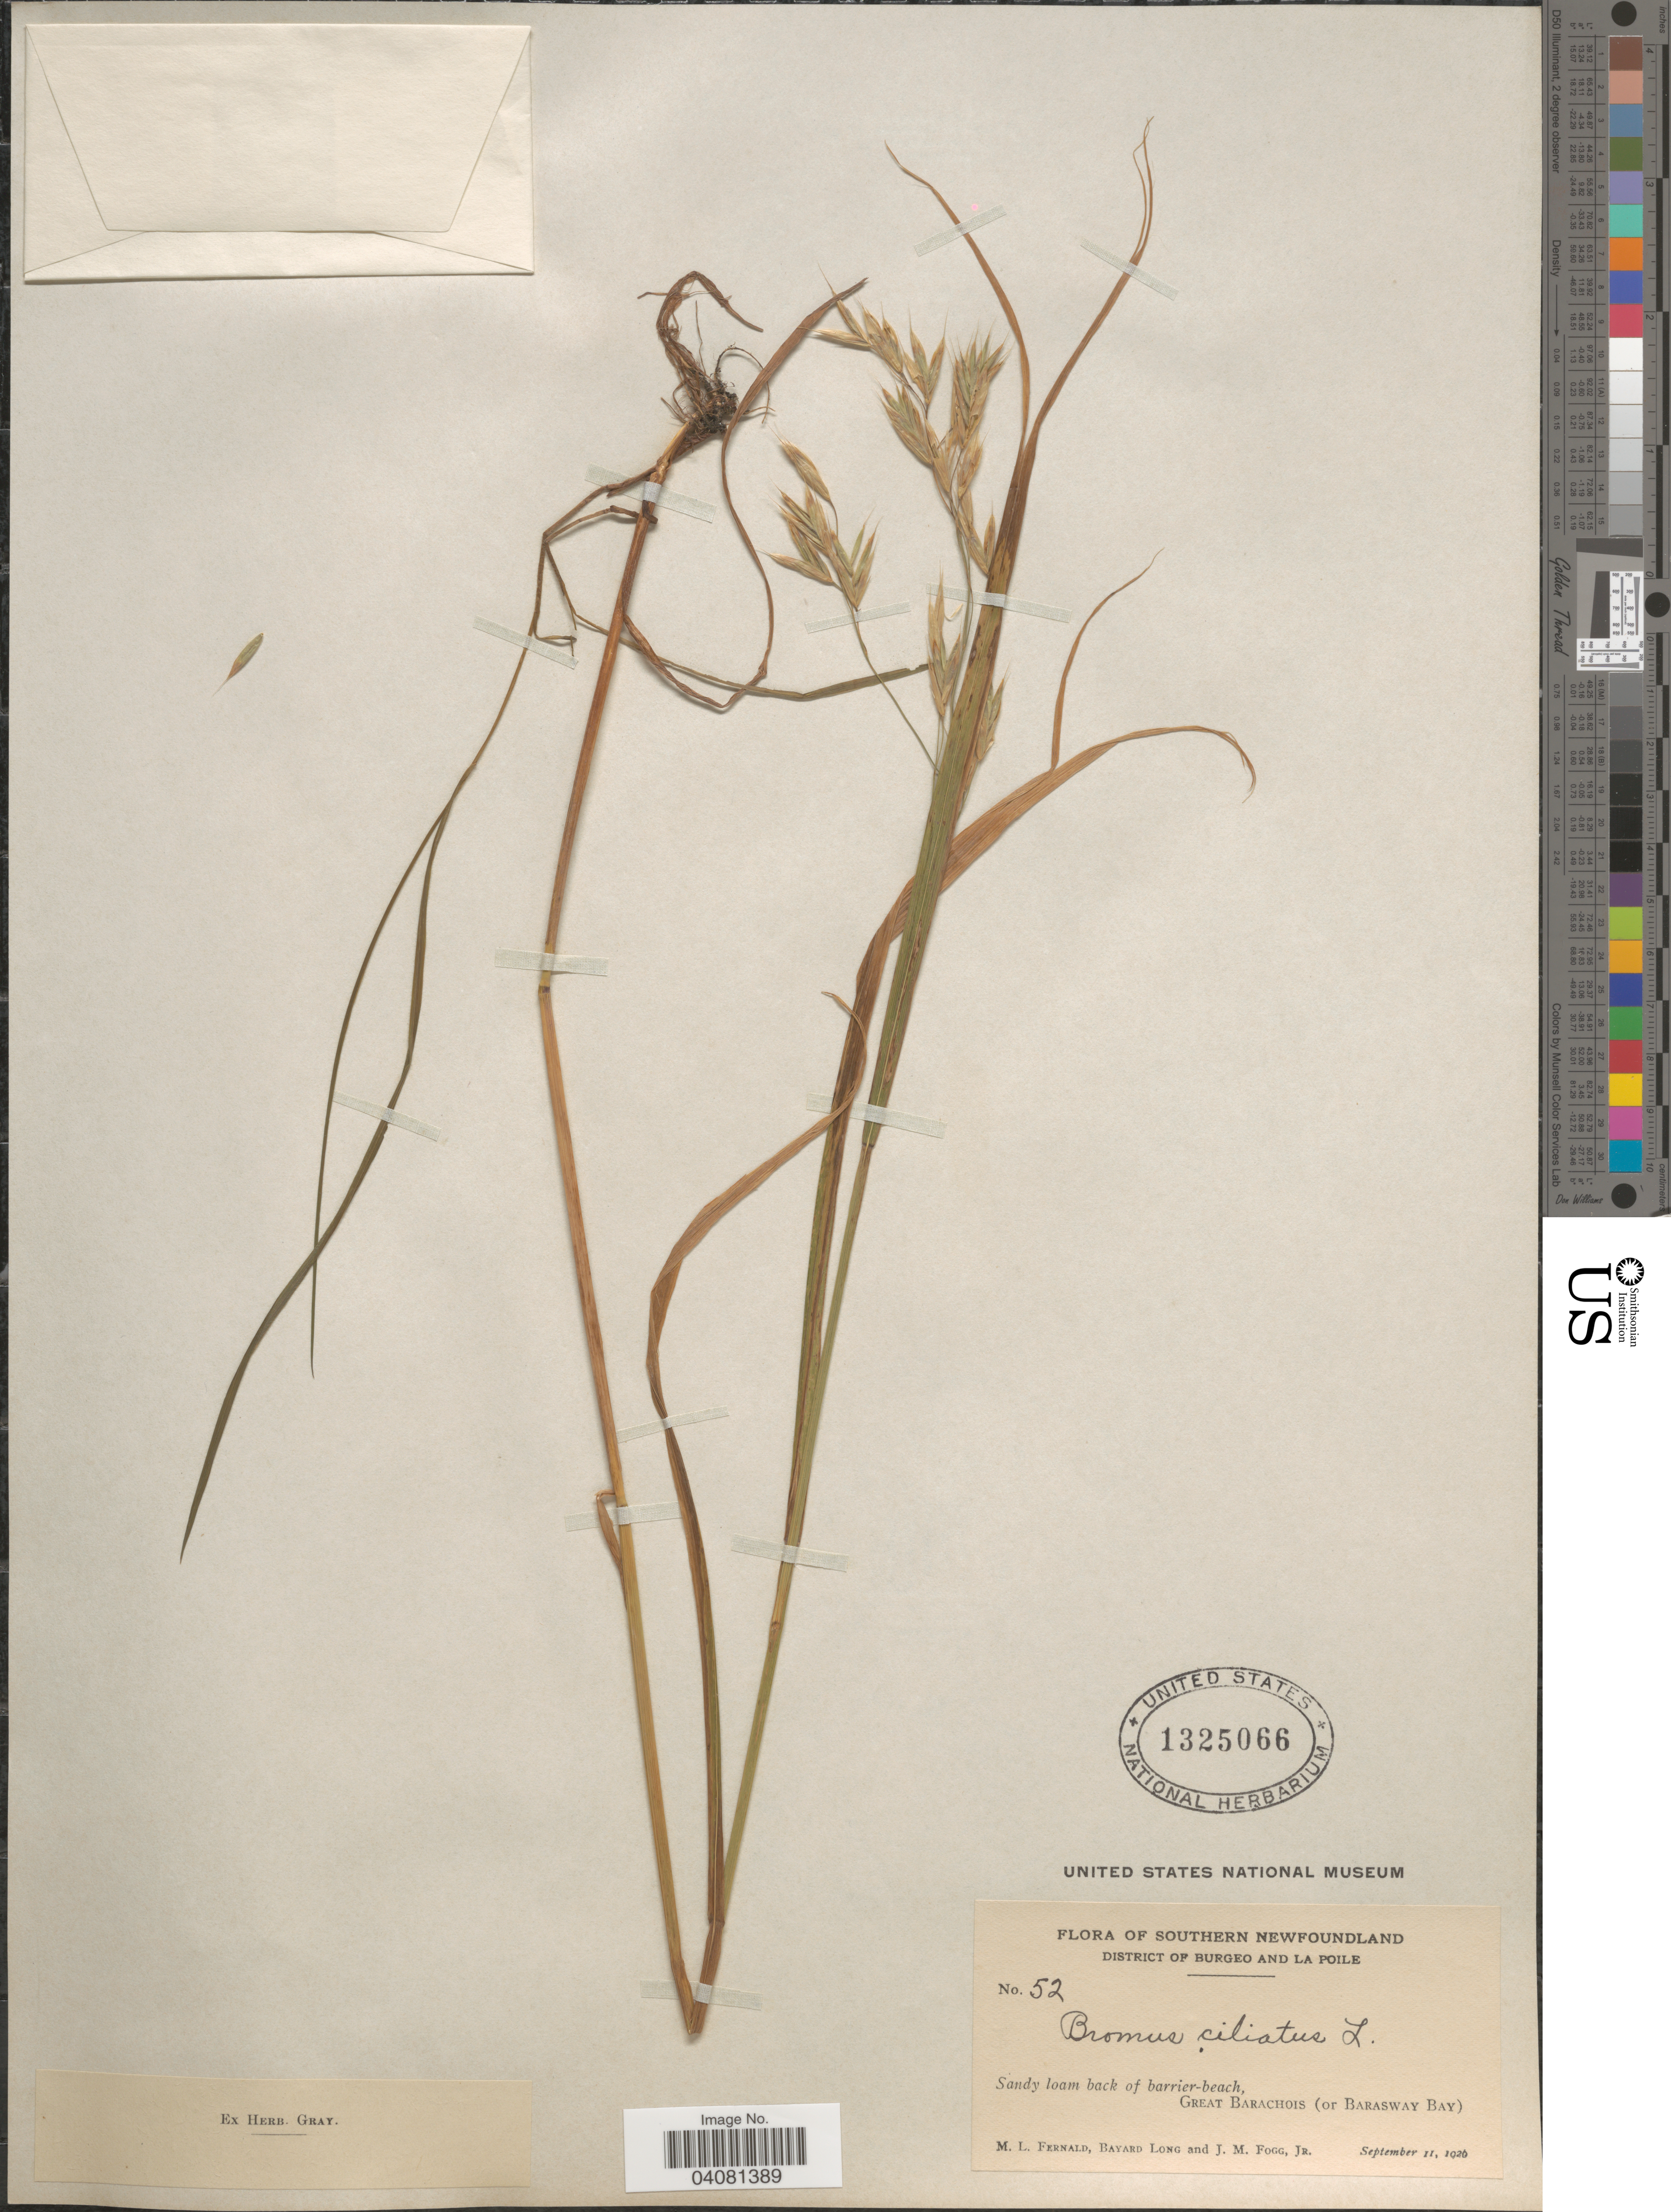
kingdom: Plantae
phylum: Tracheophyta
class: Liliopsida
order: Poales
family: Poaceae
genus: Bromus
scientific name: Bromus ciliatus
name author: L.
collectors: M. L. Fernald, B. Long & J. Fogg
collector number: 52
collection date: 1926-09-11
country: Canada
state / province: Newfoundland and Labrador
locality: Southern Newfoundland. District of Burgeo and La Poile. Sandy loam back of barrier-beach, Great Barachois (or Barasway Bay).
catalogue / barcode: US 1325066